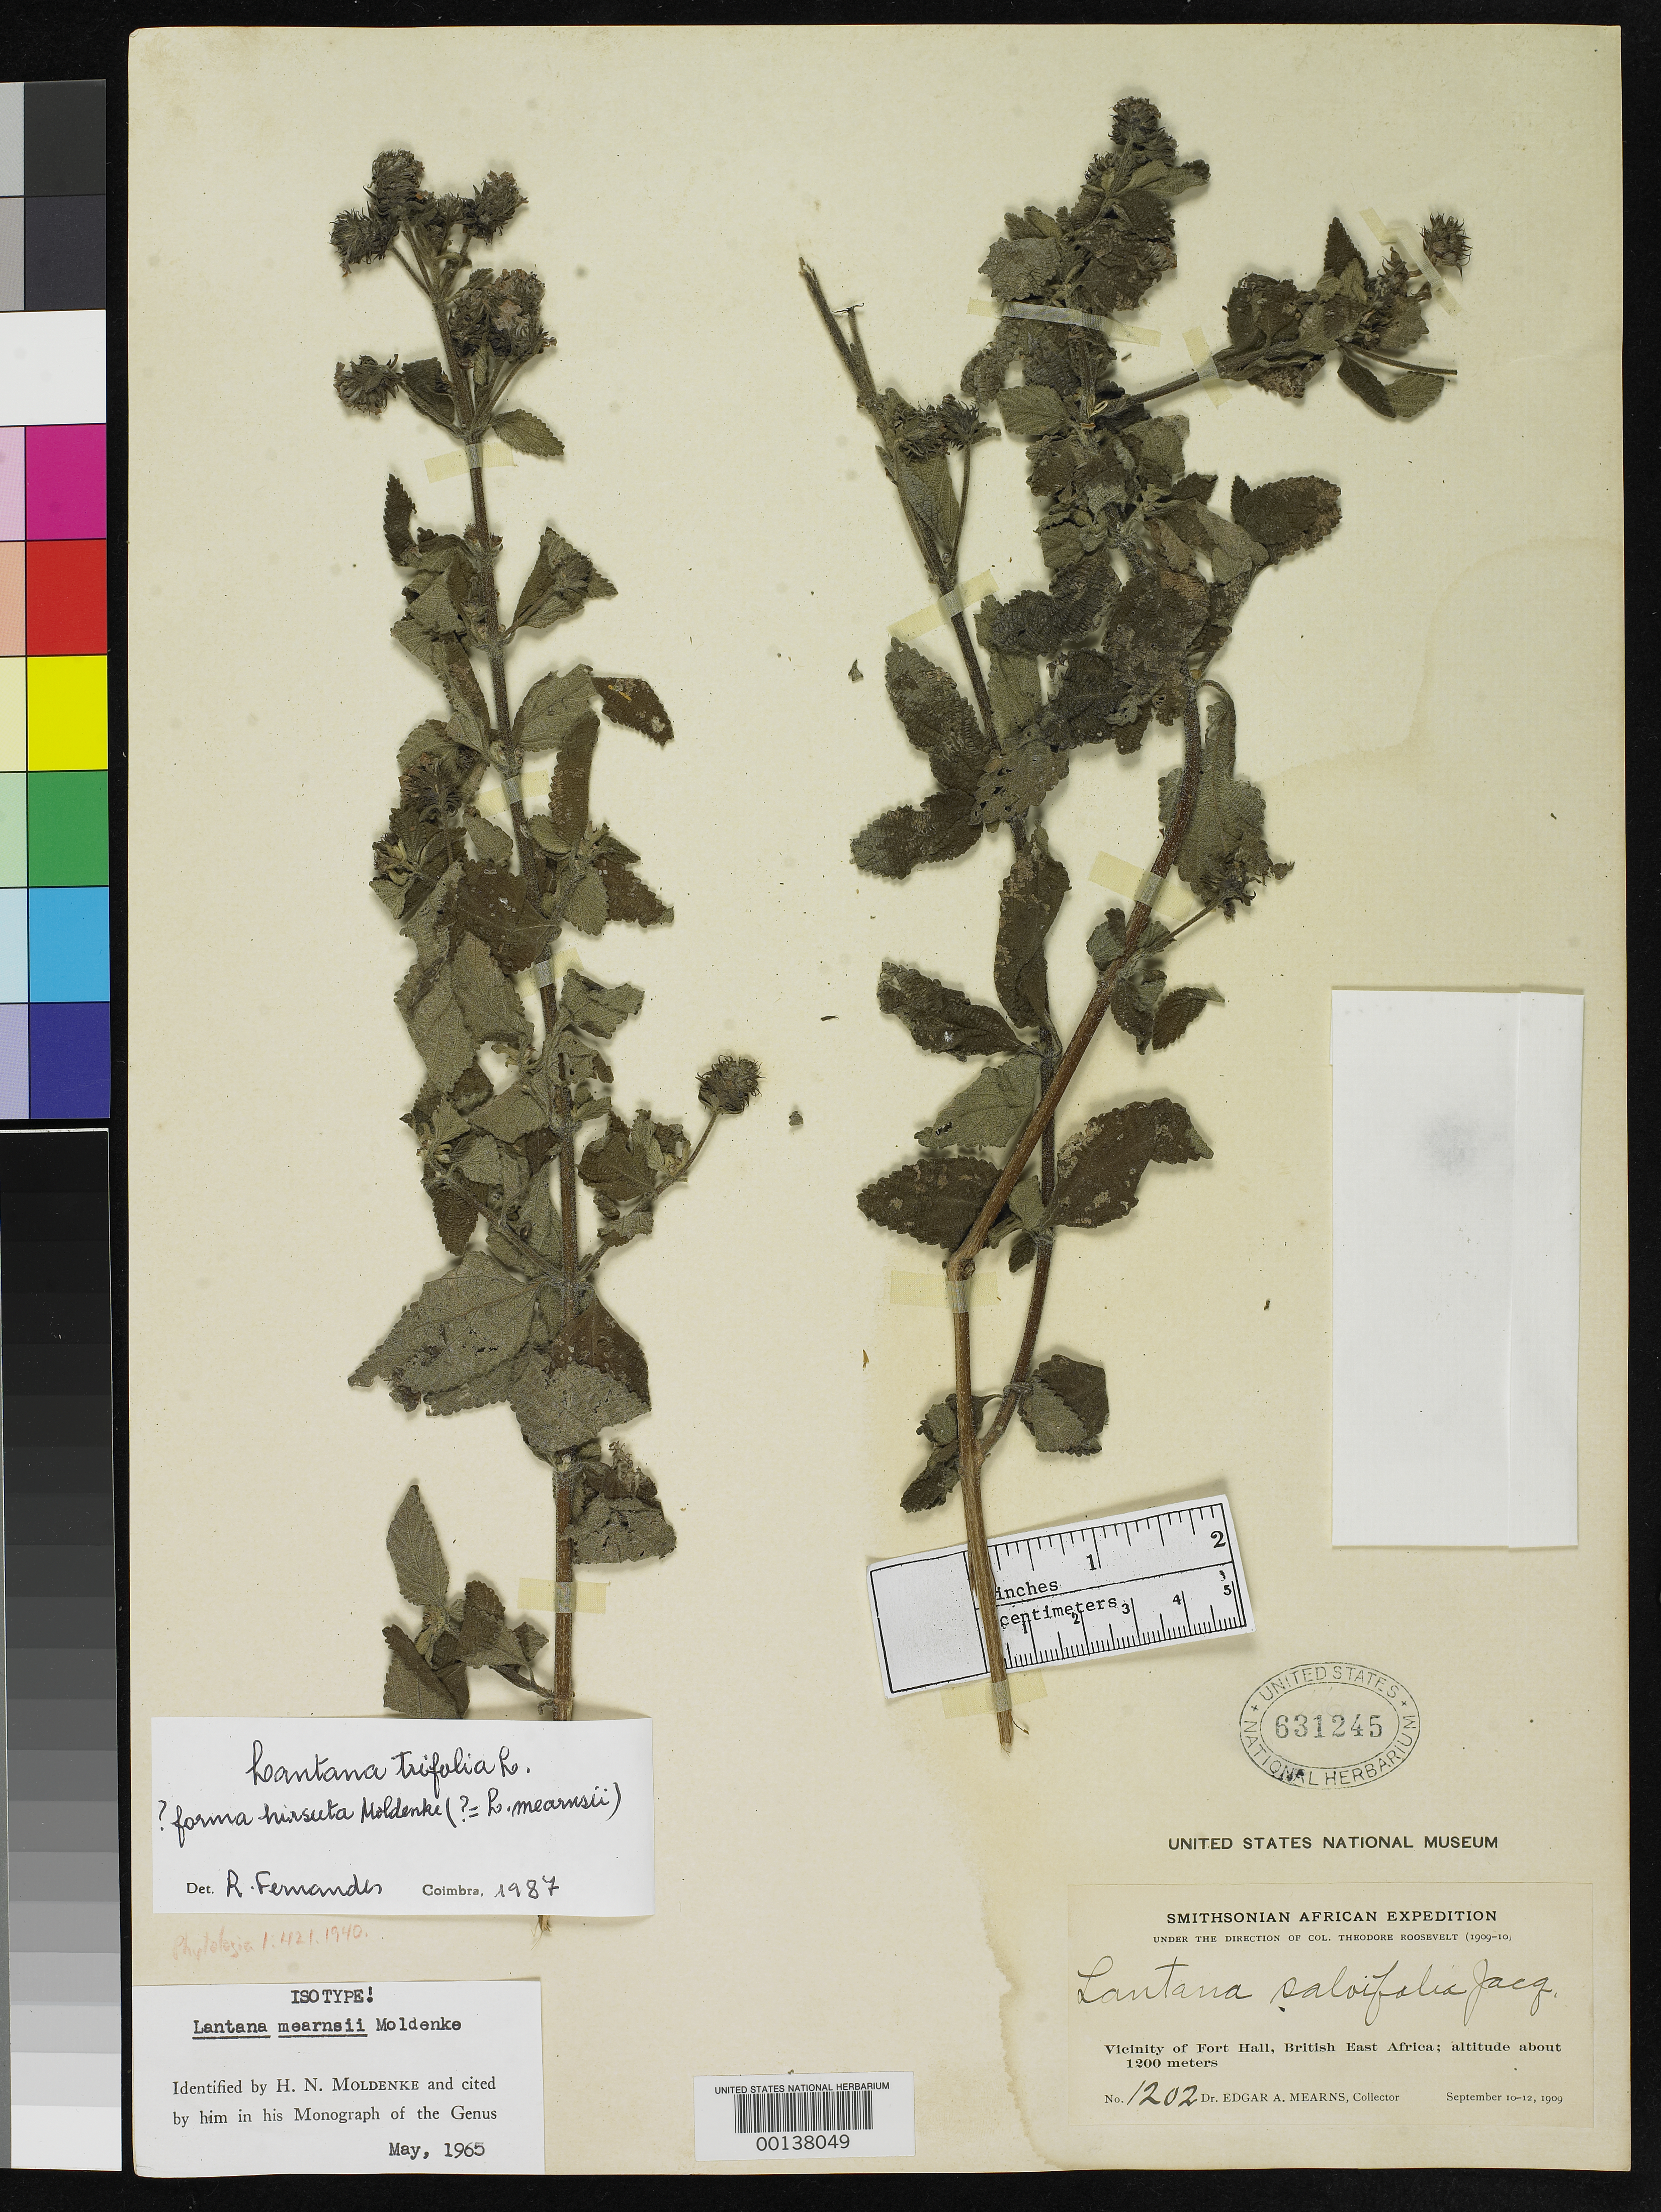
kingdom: Plantae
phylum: Tracheophyta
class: Magnoliopsida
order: Lamiales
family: Verbenaceae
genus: Lantana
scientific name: Lantana mearnsii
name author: Moldenke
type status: Isotype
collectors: E. A. Mearns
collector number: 1202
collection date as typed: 10 Sep 1909 to 12 Sep 1909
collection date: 1909-09-10/1909-09-12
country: Kenya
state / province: Murang'a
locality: Vicinity of Fort Hall.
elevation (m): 1200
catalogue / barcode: US 631245